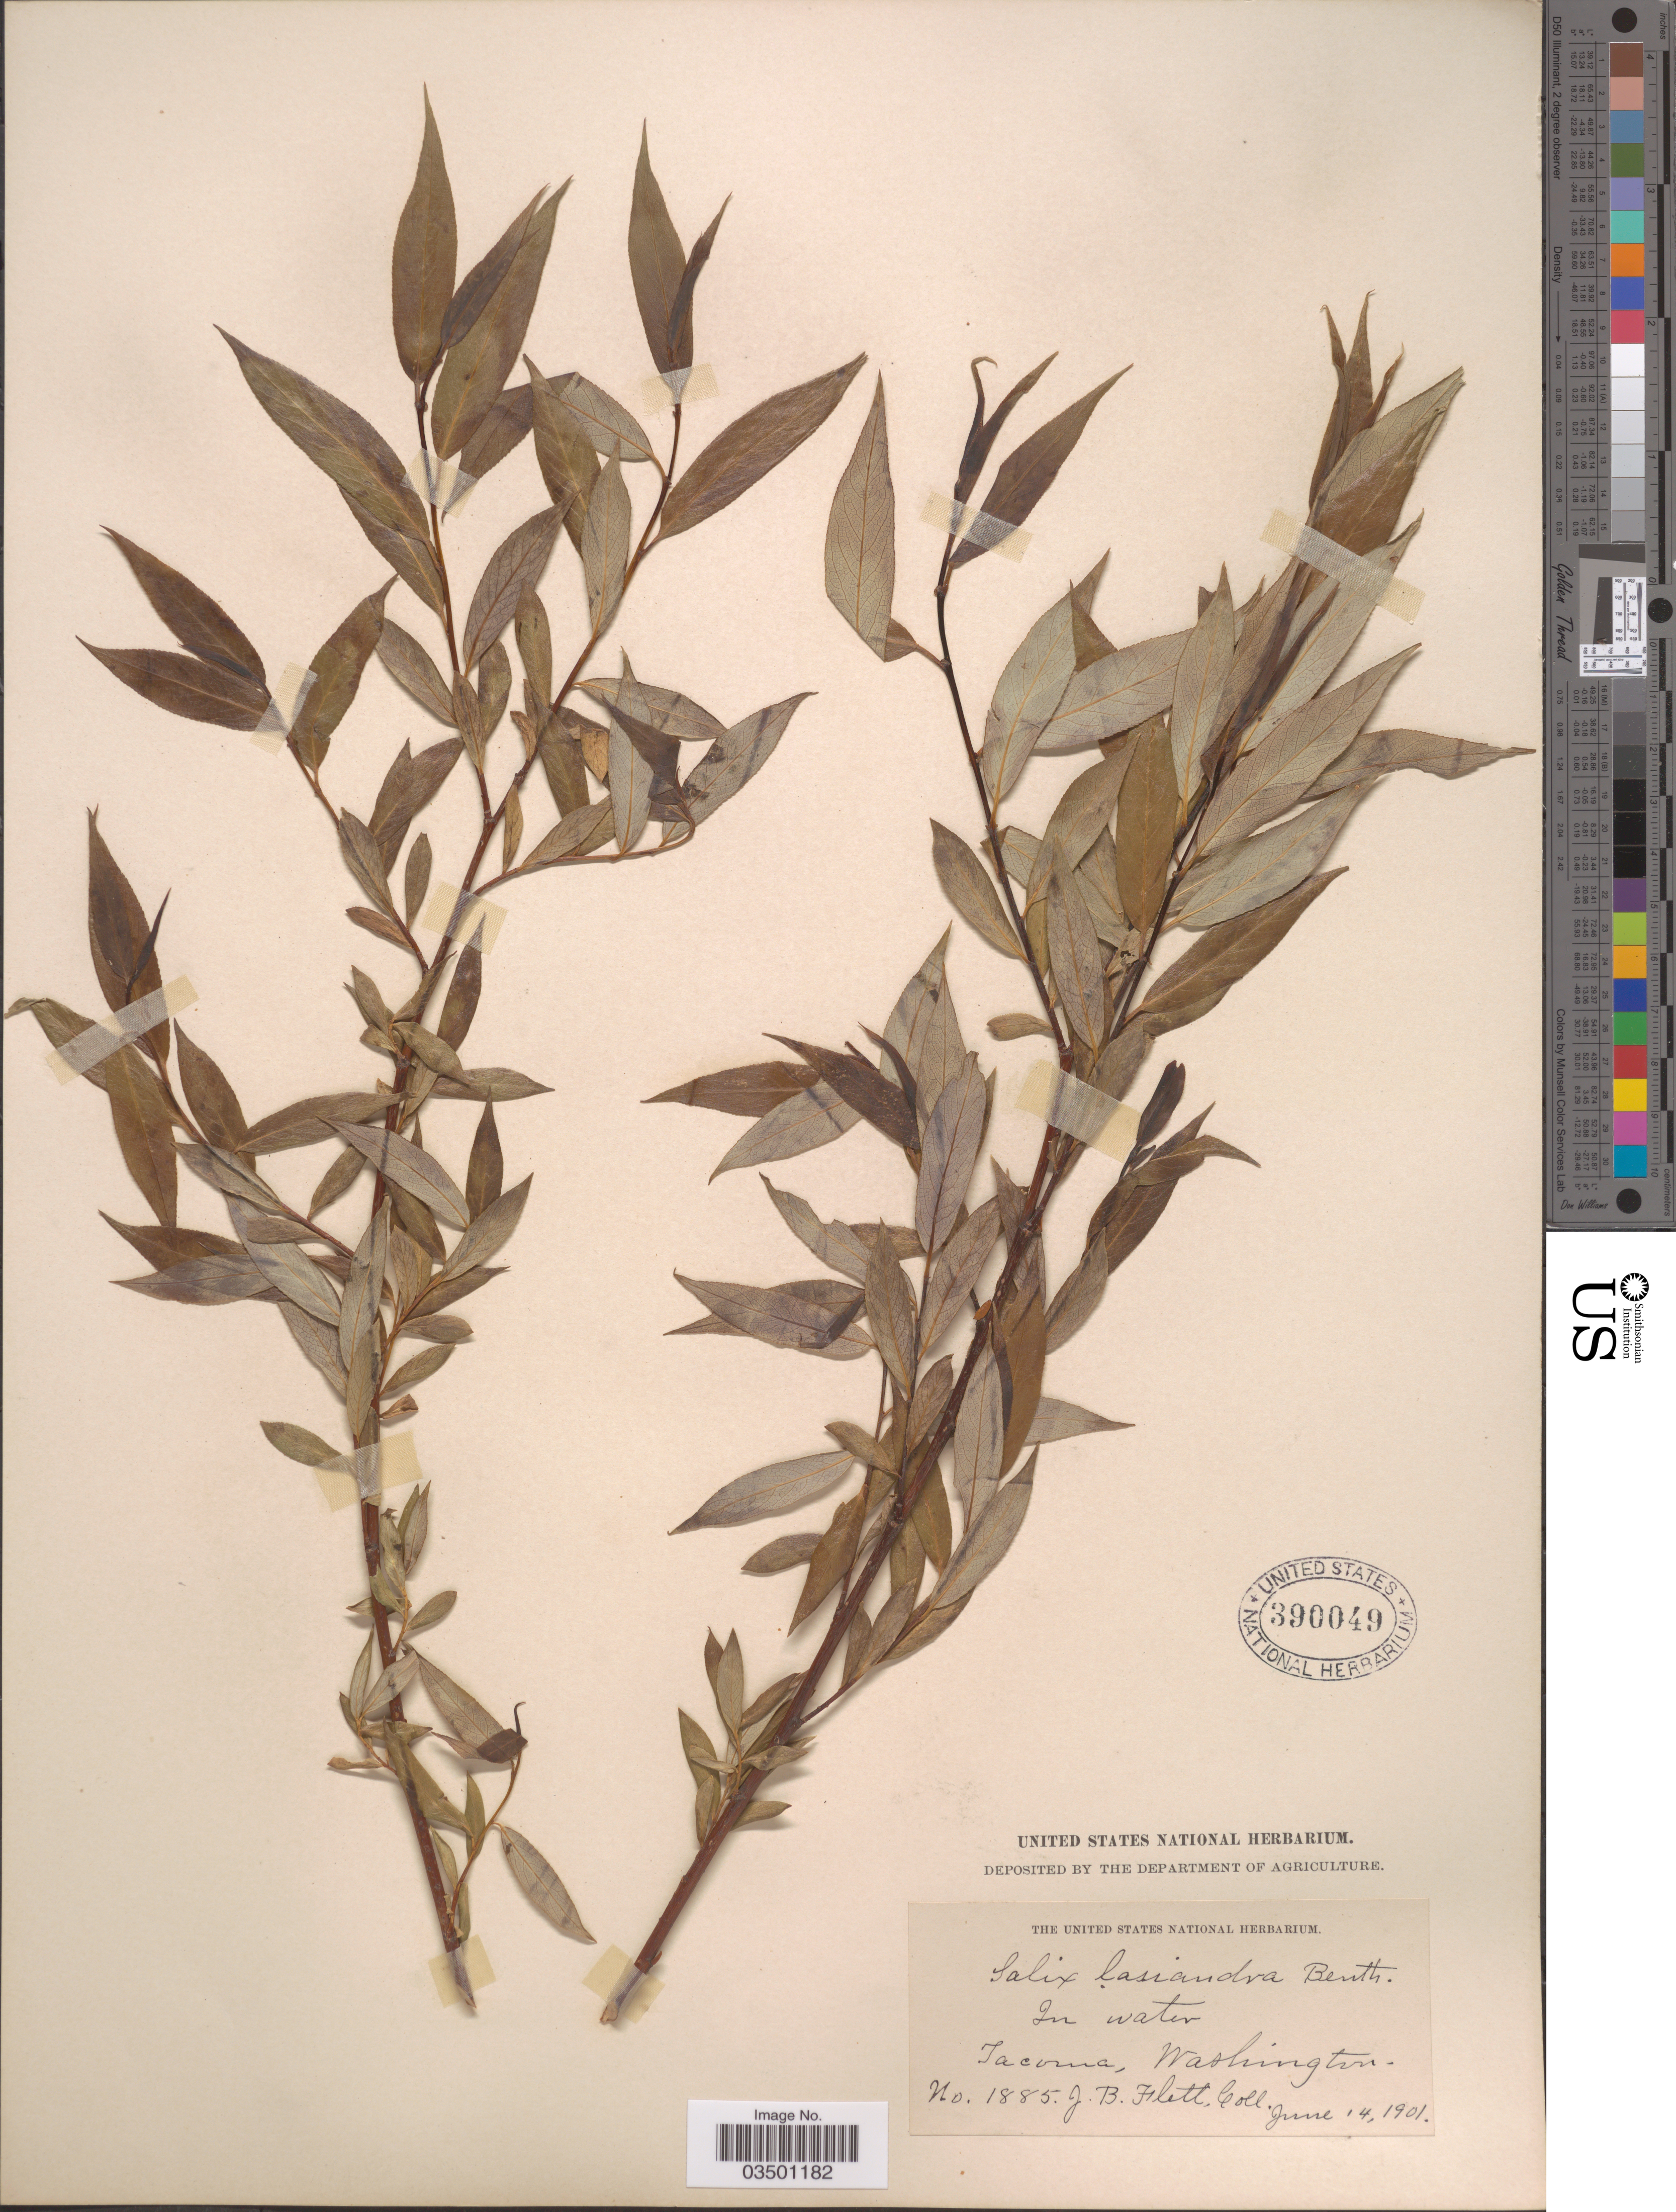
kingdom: Plantae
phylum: Tracheophyta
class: Magnoliopsida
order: Malpighiales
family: Salicaceae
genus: Salix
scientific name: Salix lasiandra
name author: Benth.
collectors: J. Flett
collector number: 1885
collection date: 1901-06-14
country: United States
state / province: Washington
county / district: Pierce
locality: Tacoma.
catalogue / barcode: US 390049